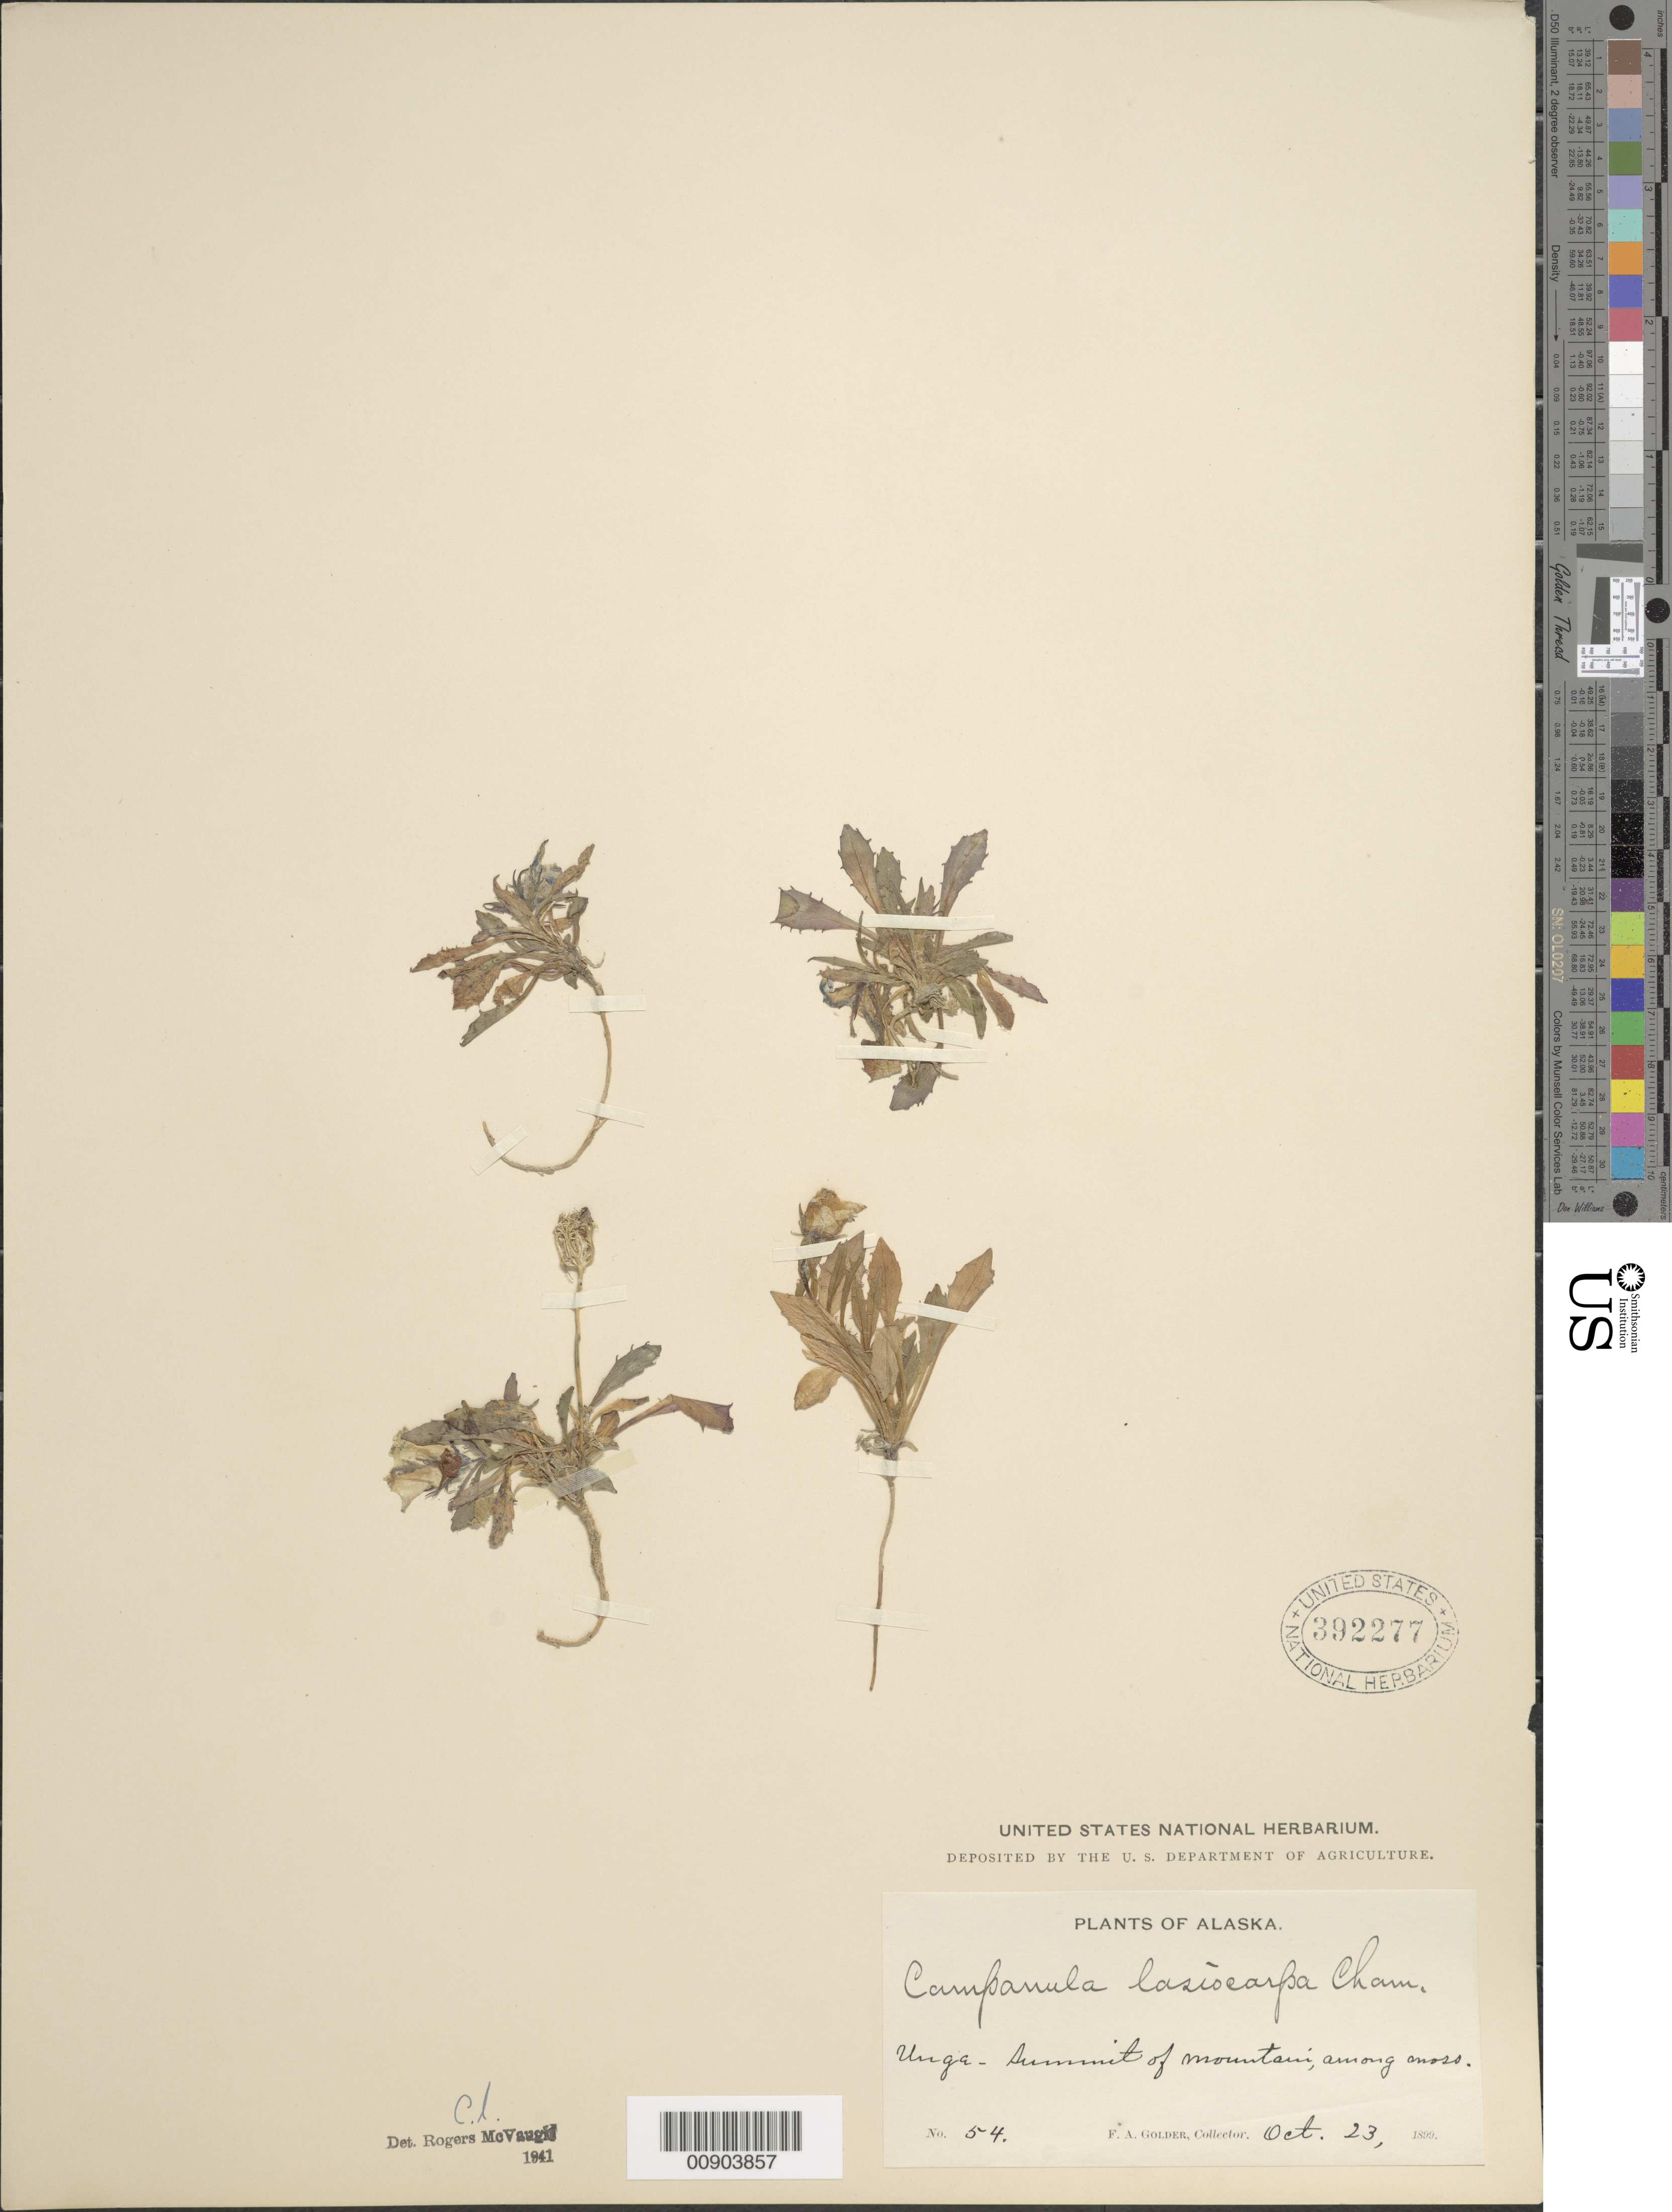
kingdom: Plantae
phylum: Tracheophyta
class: Magnoliopsida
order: Asterales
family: Campanulaceae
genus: Campanula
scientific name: Campanula lasiocarpa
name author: Cham.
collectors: F. Golder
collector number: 54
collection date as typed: Oct. 23, 1899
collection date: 1899-10-23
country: United States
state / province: Alaska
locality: Unga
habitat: Summit of mountain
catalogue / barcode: US 392277